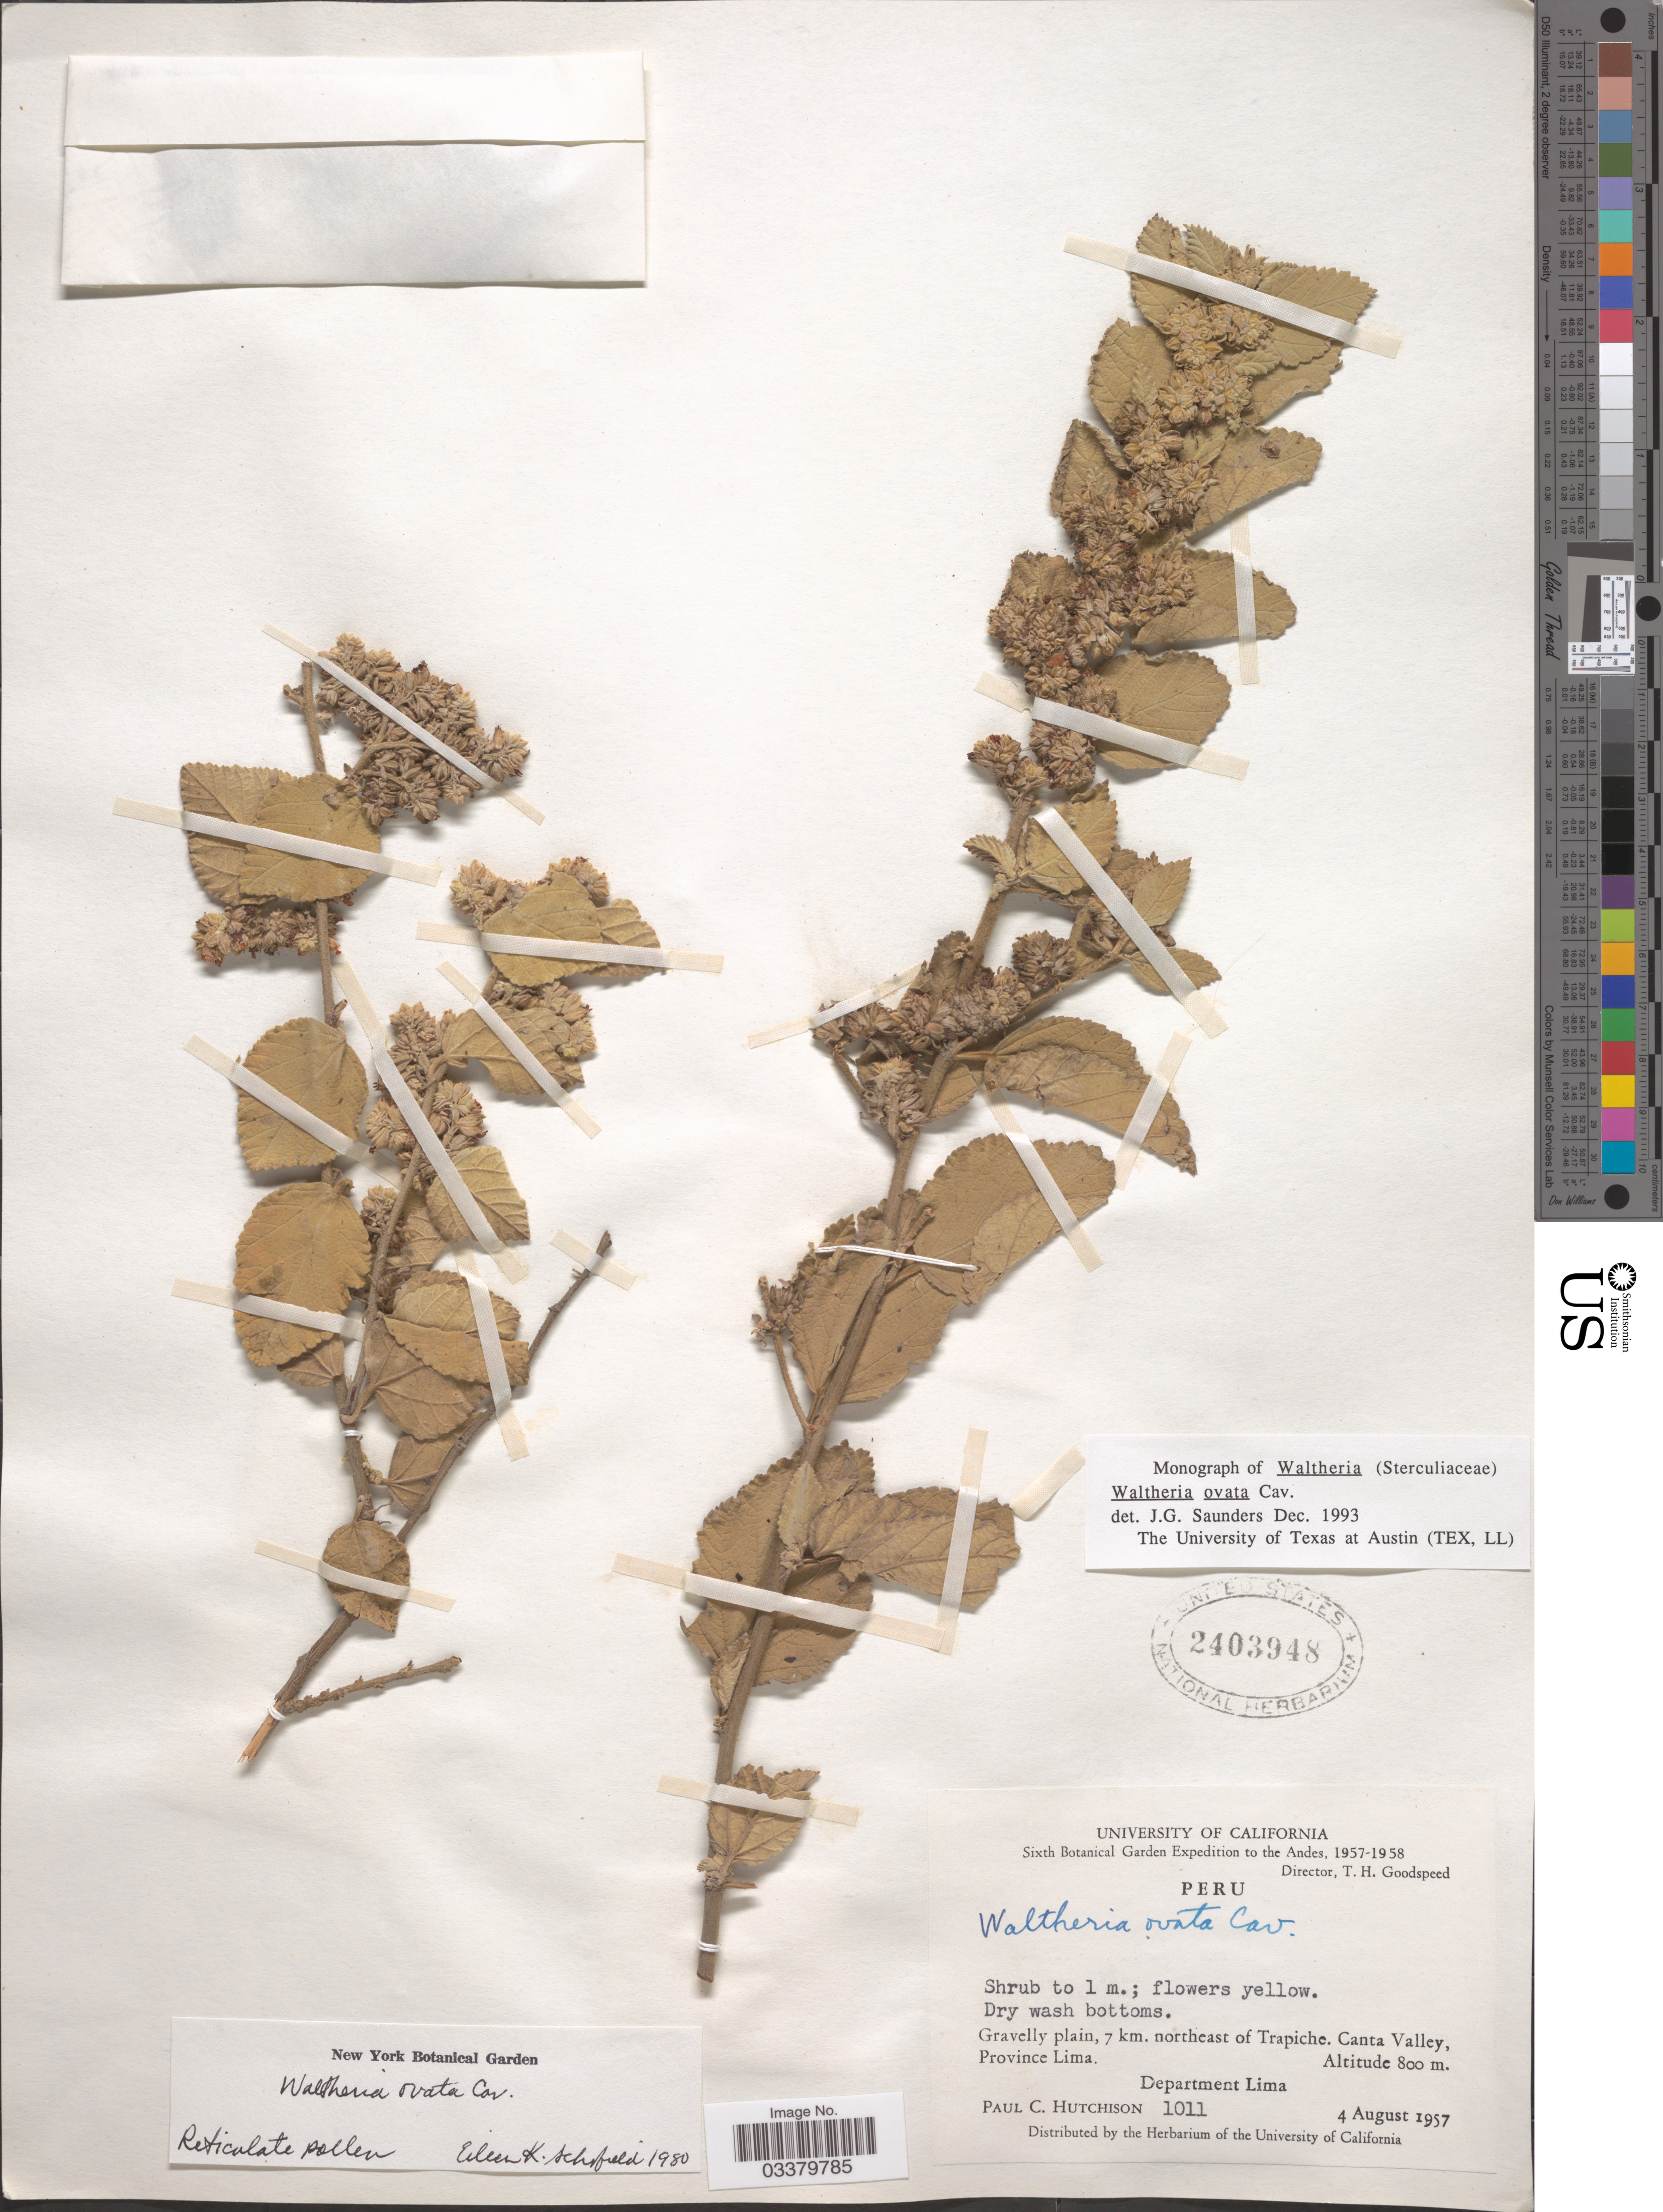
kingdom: Plantae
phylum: Tracheophyta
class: Magnoliopsida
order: Malvales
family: Malvaceae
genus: Waltheria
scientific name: Waltheria ovata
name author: Cav.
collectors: P. C. Hutchison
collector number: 1011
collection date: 1957-08-04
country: Peru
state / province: Lima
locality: Andes. 7 km. northeast of Trapiche. Canta Valley, Department Lima.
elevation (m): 800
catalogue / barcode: US 2403948